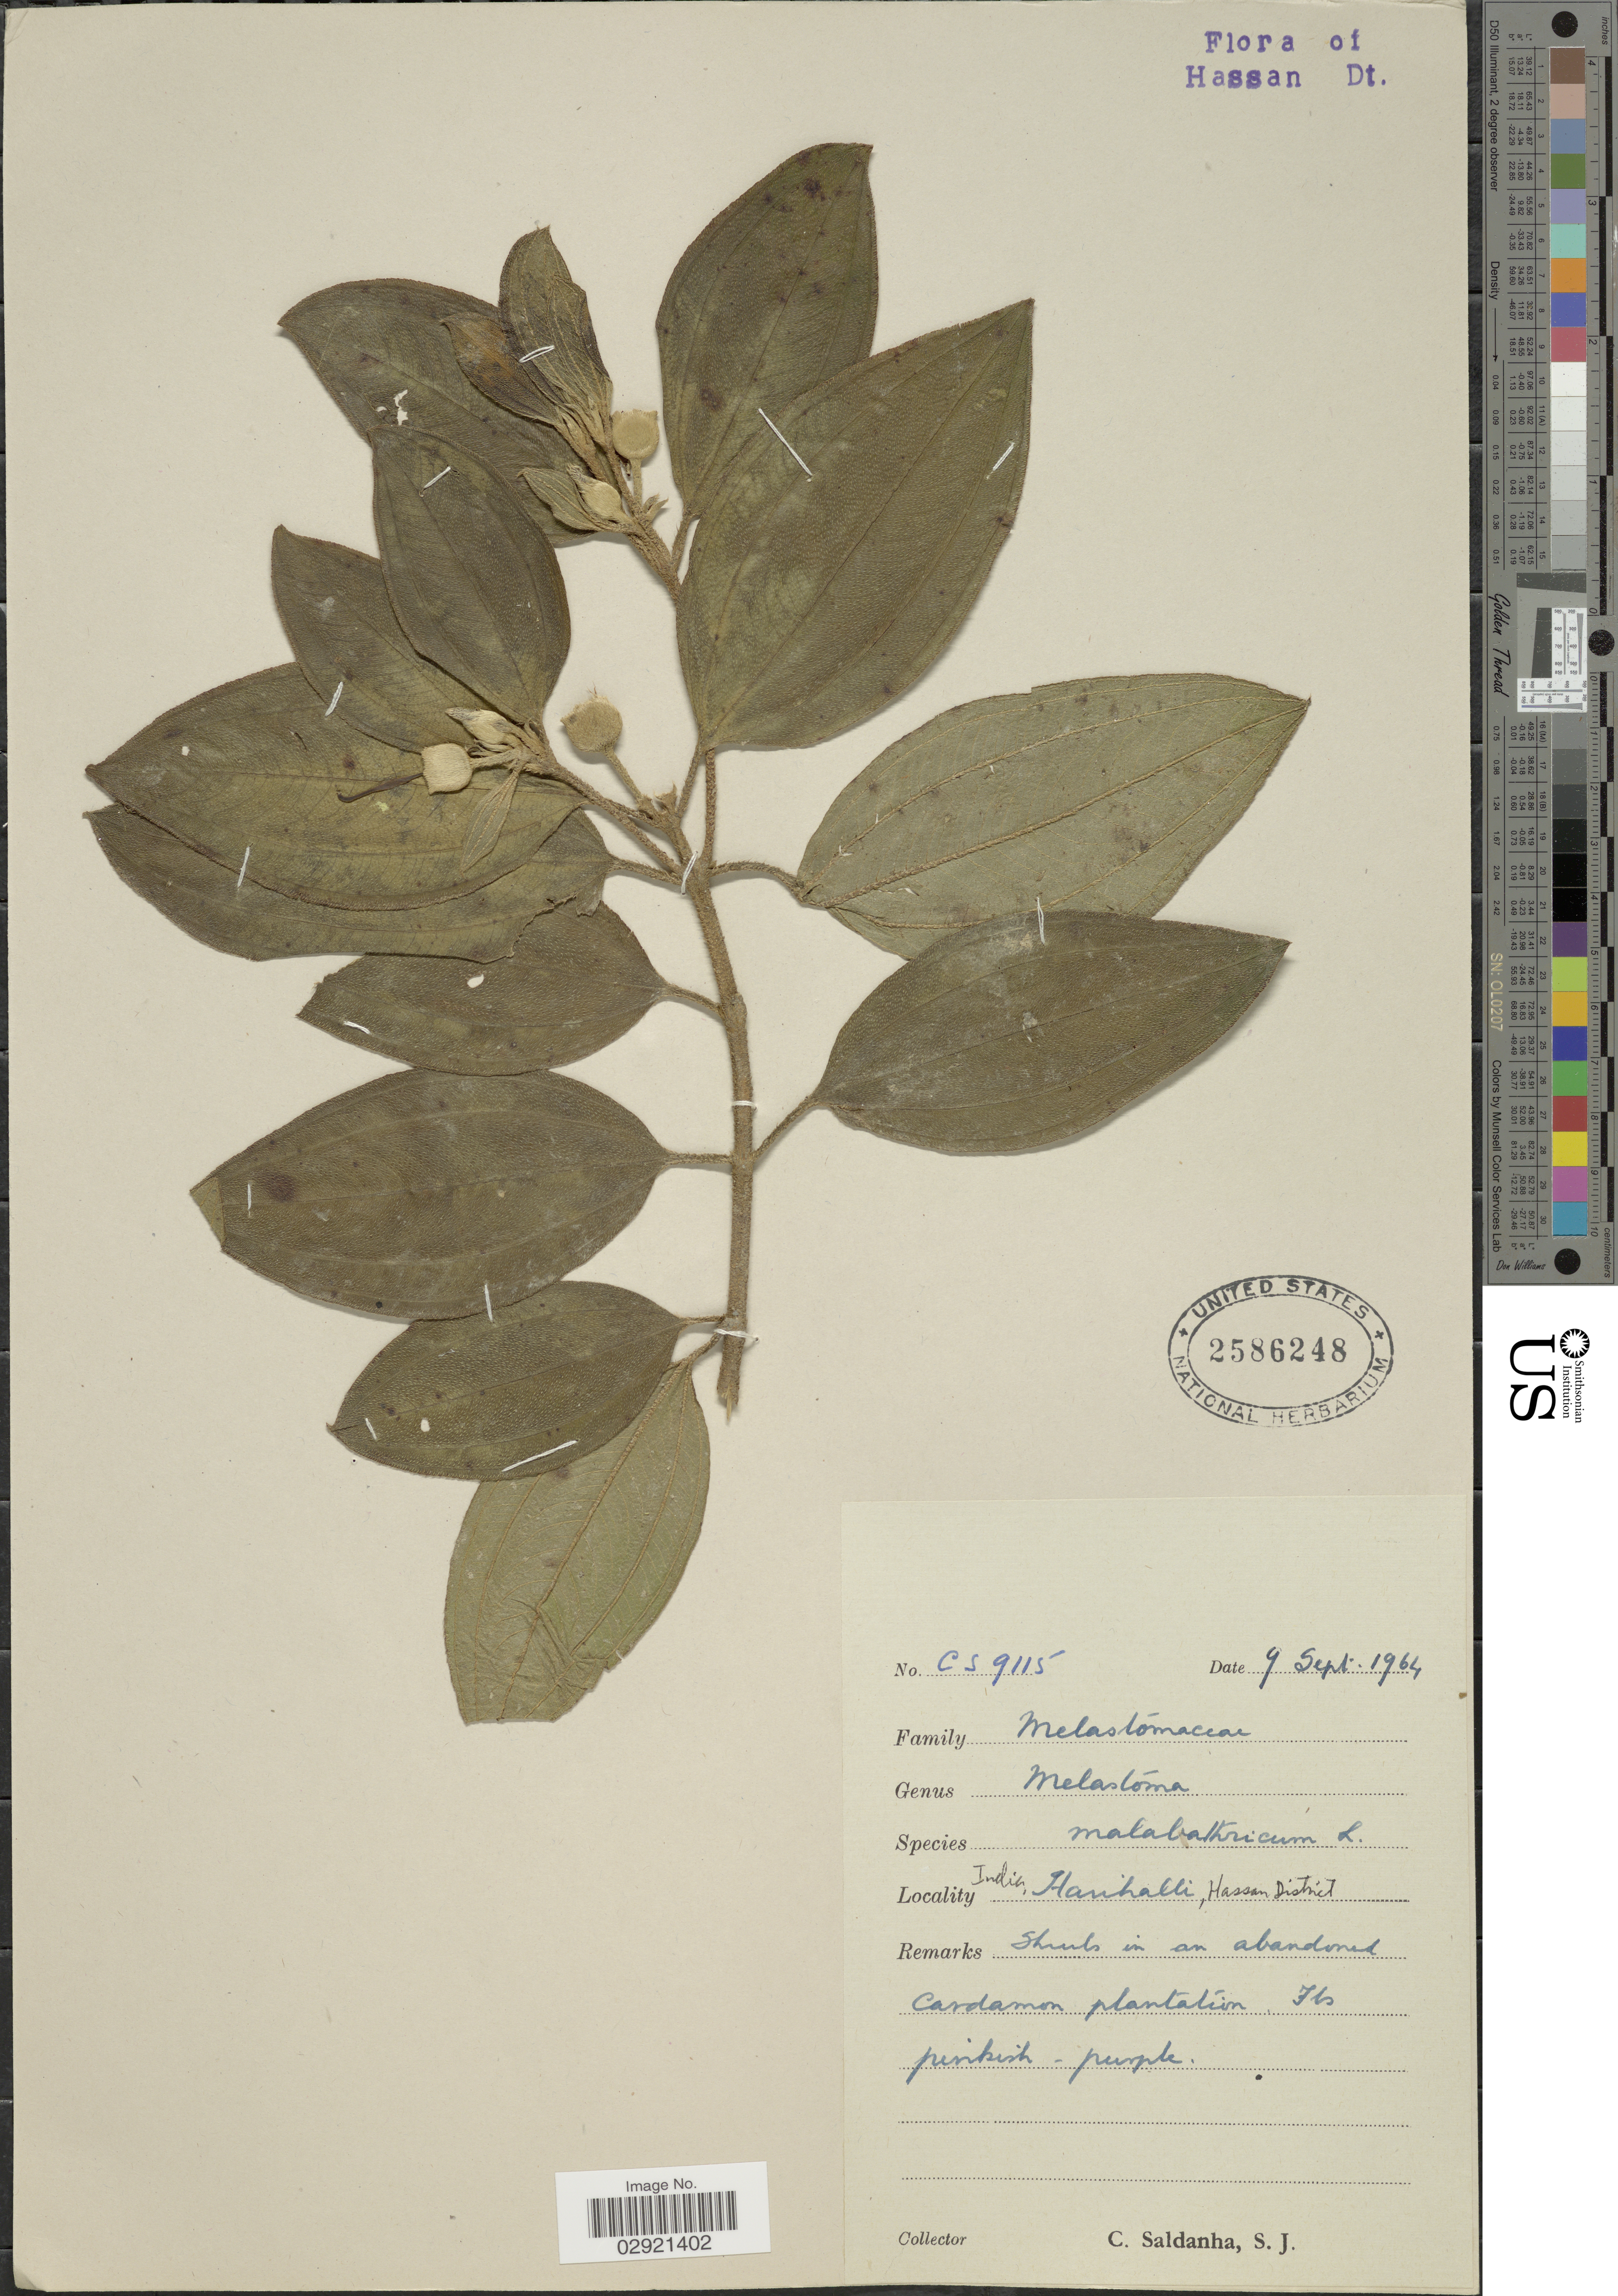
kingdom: Plantae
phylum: Tracheophyta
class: Magnoliopsida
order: Myrtales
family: Melastomataceae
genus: Melastoma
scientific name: Melastoma malabathricum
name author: L.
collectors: C. Saldanha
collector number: CS9115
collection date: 1964-09-09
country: India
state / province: Karnataka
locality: Harihalli, Hassan District.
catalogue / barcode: US 2586248